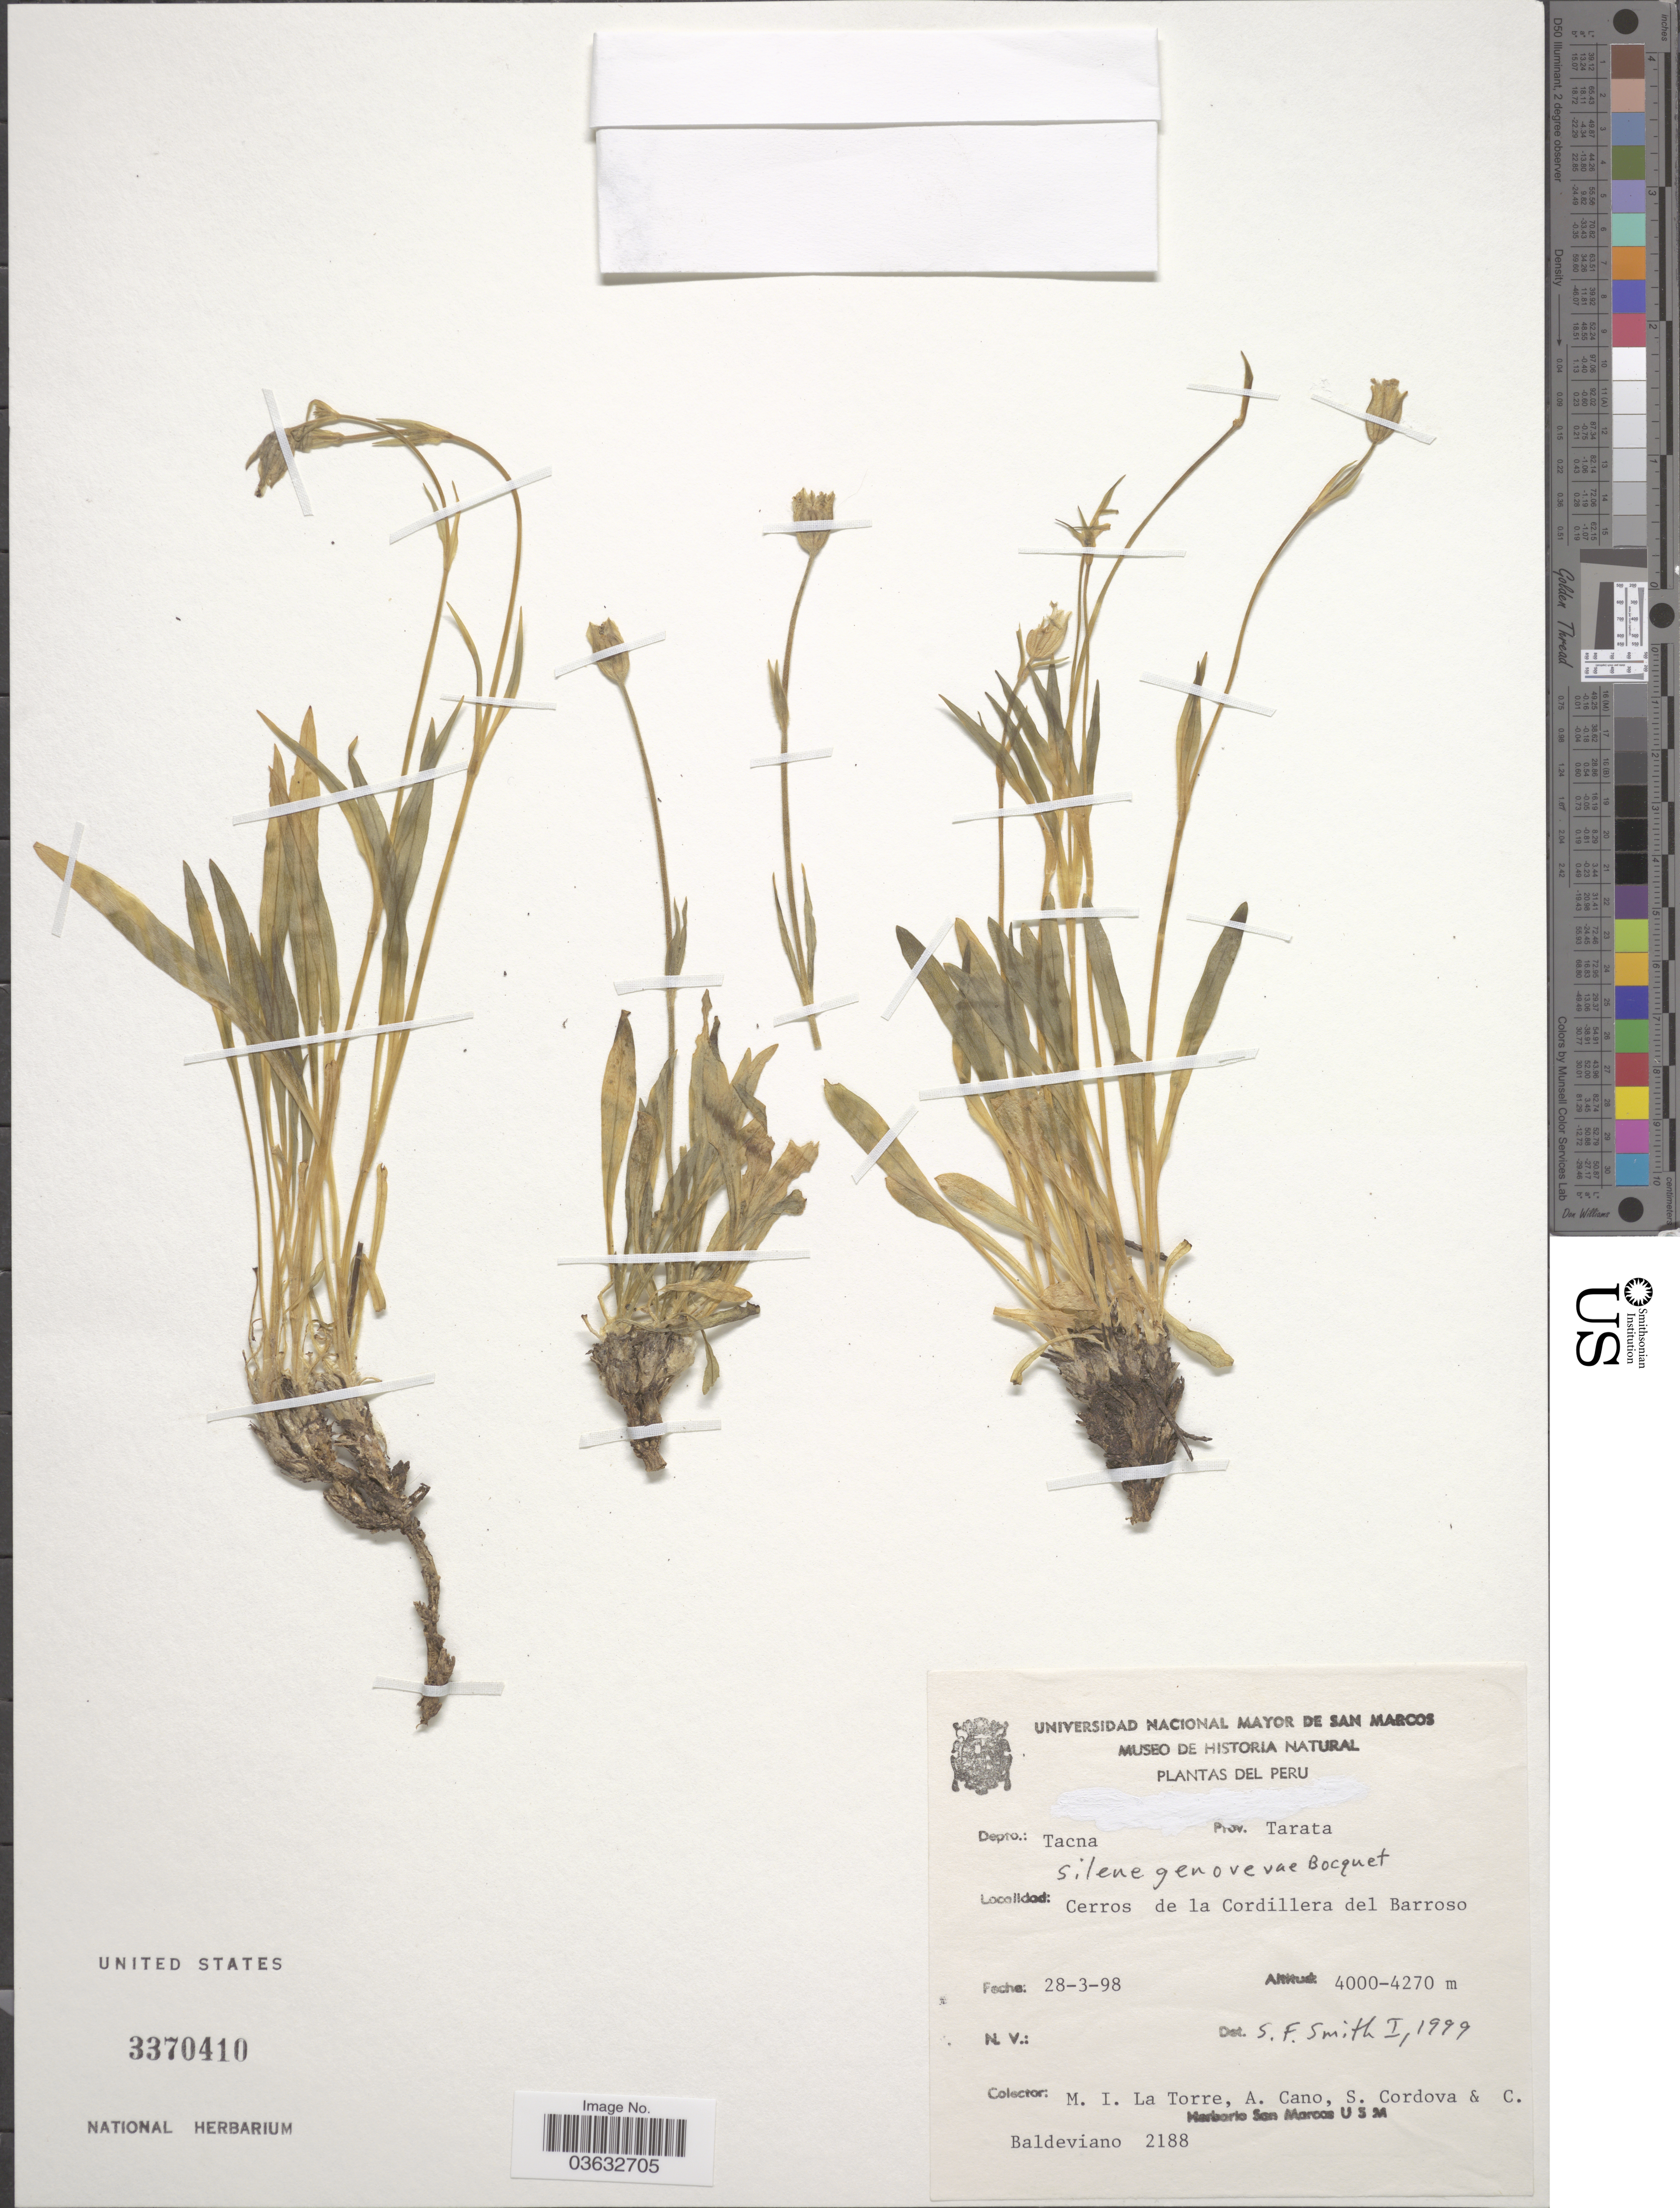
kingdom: Plantae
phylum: Tracheophyta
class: Magnoliopsida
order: Caryophyllales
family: Caryophyllaceae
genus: Silene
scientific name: Silene genovevae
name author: Bocquet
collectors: M. La Torre, A. Cano, S. Cordova & C. Baldeviano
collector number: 2188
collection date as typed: Transcribed d/m/y: 28/3/98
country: Peru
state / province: Tacna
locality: Depto.: Tacna. Prov. Tarata. Cerros de la Cordillera del Barroso.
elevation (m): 4000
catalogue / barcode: US 3370410